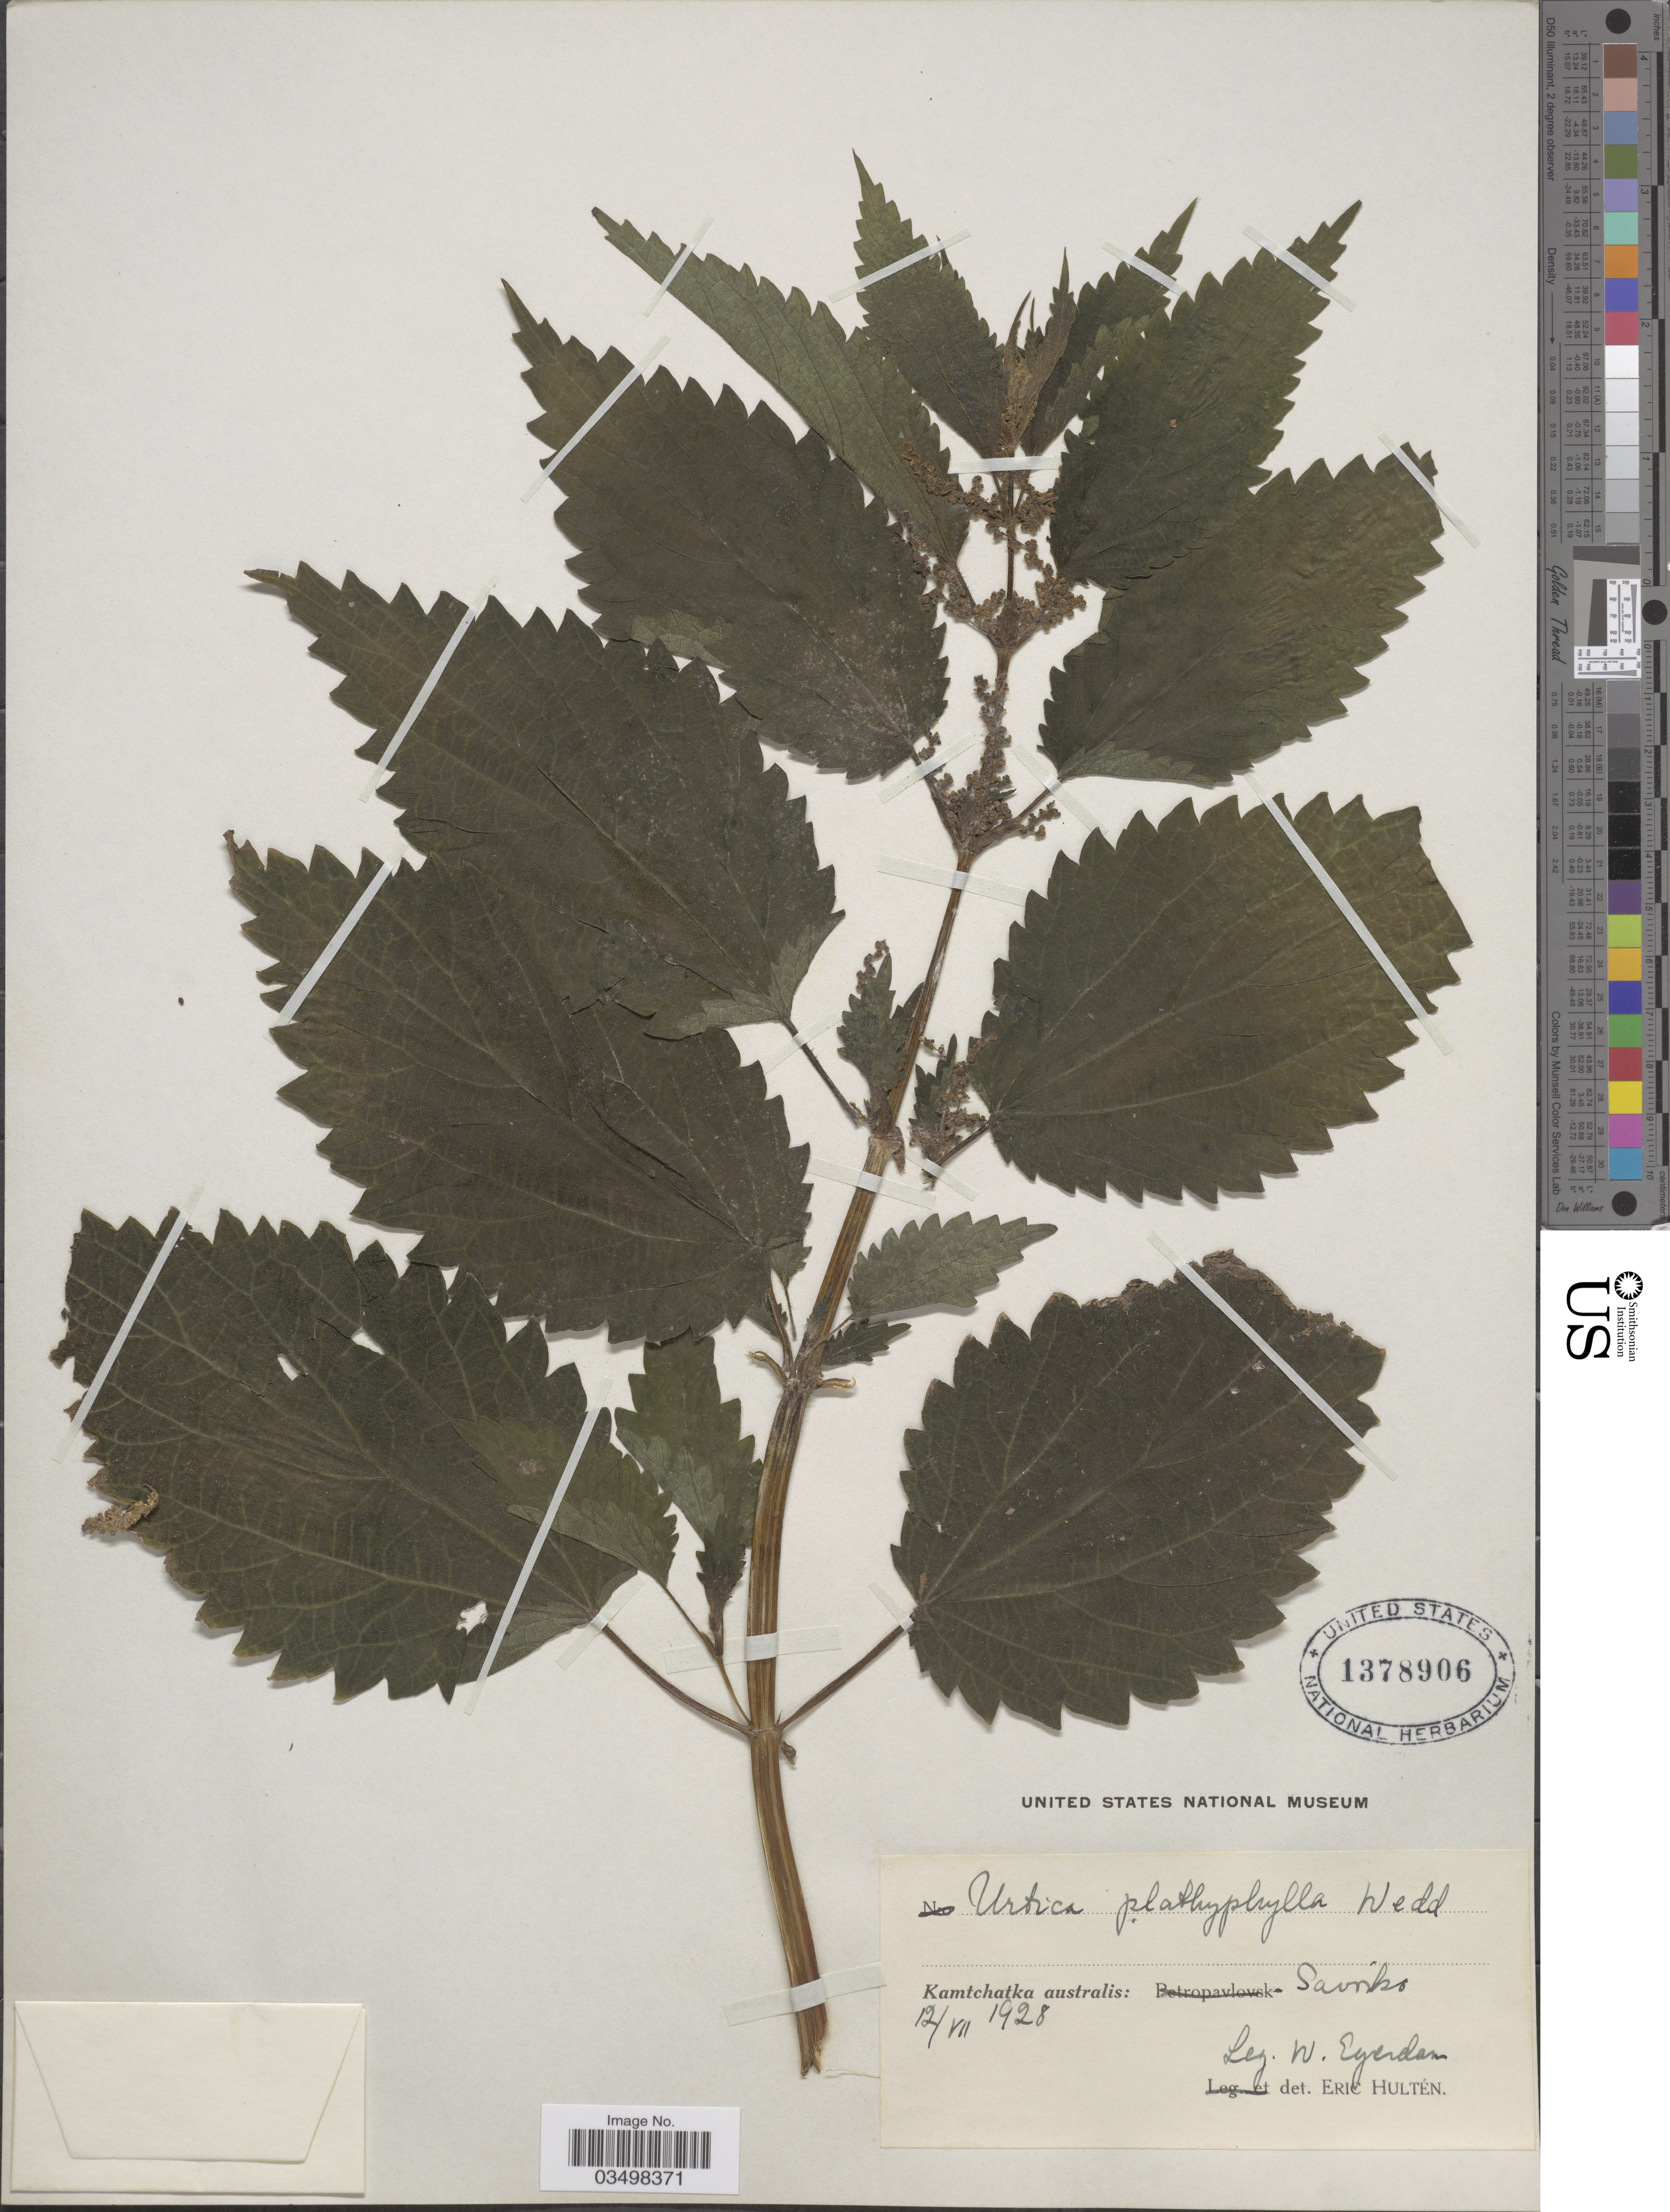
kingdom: Plantae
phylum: Tracheophyta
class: Magnoliopsida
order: Rosales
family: Urticaceae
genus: Urtica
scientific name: Urtica platyphylla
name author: Wedd.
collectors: W. J. Eyerdam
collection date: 1928-07-12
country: Russian Federation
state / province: Kamchatka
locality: Kamtchatka australis: Savonks*.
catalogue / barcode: US 1378906